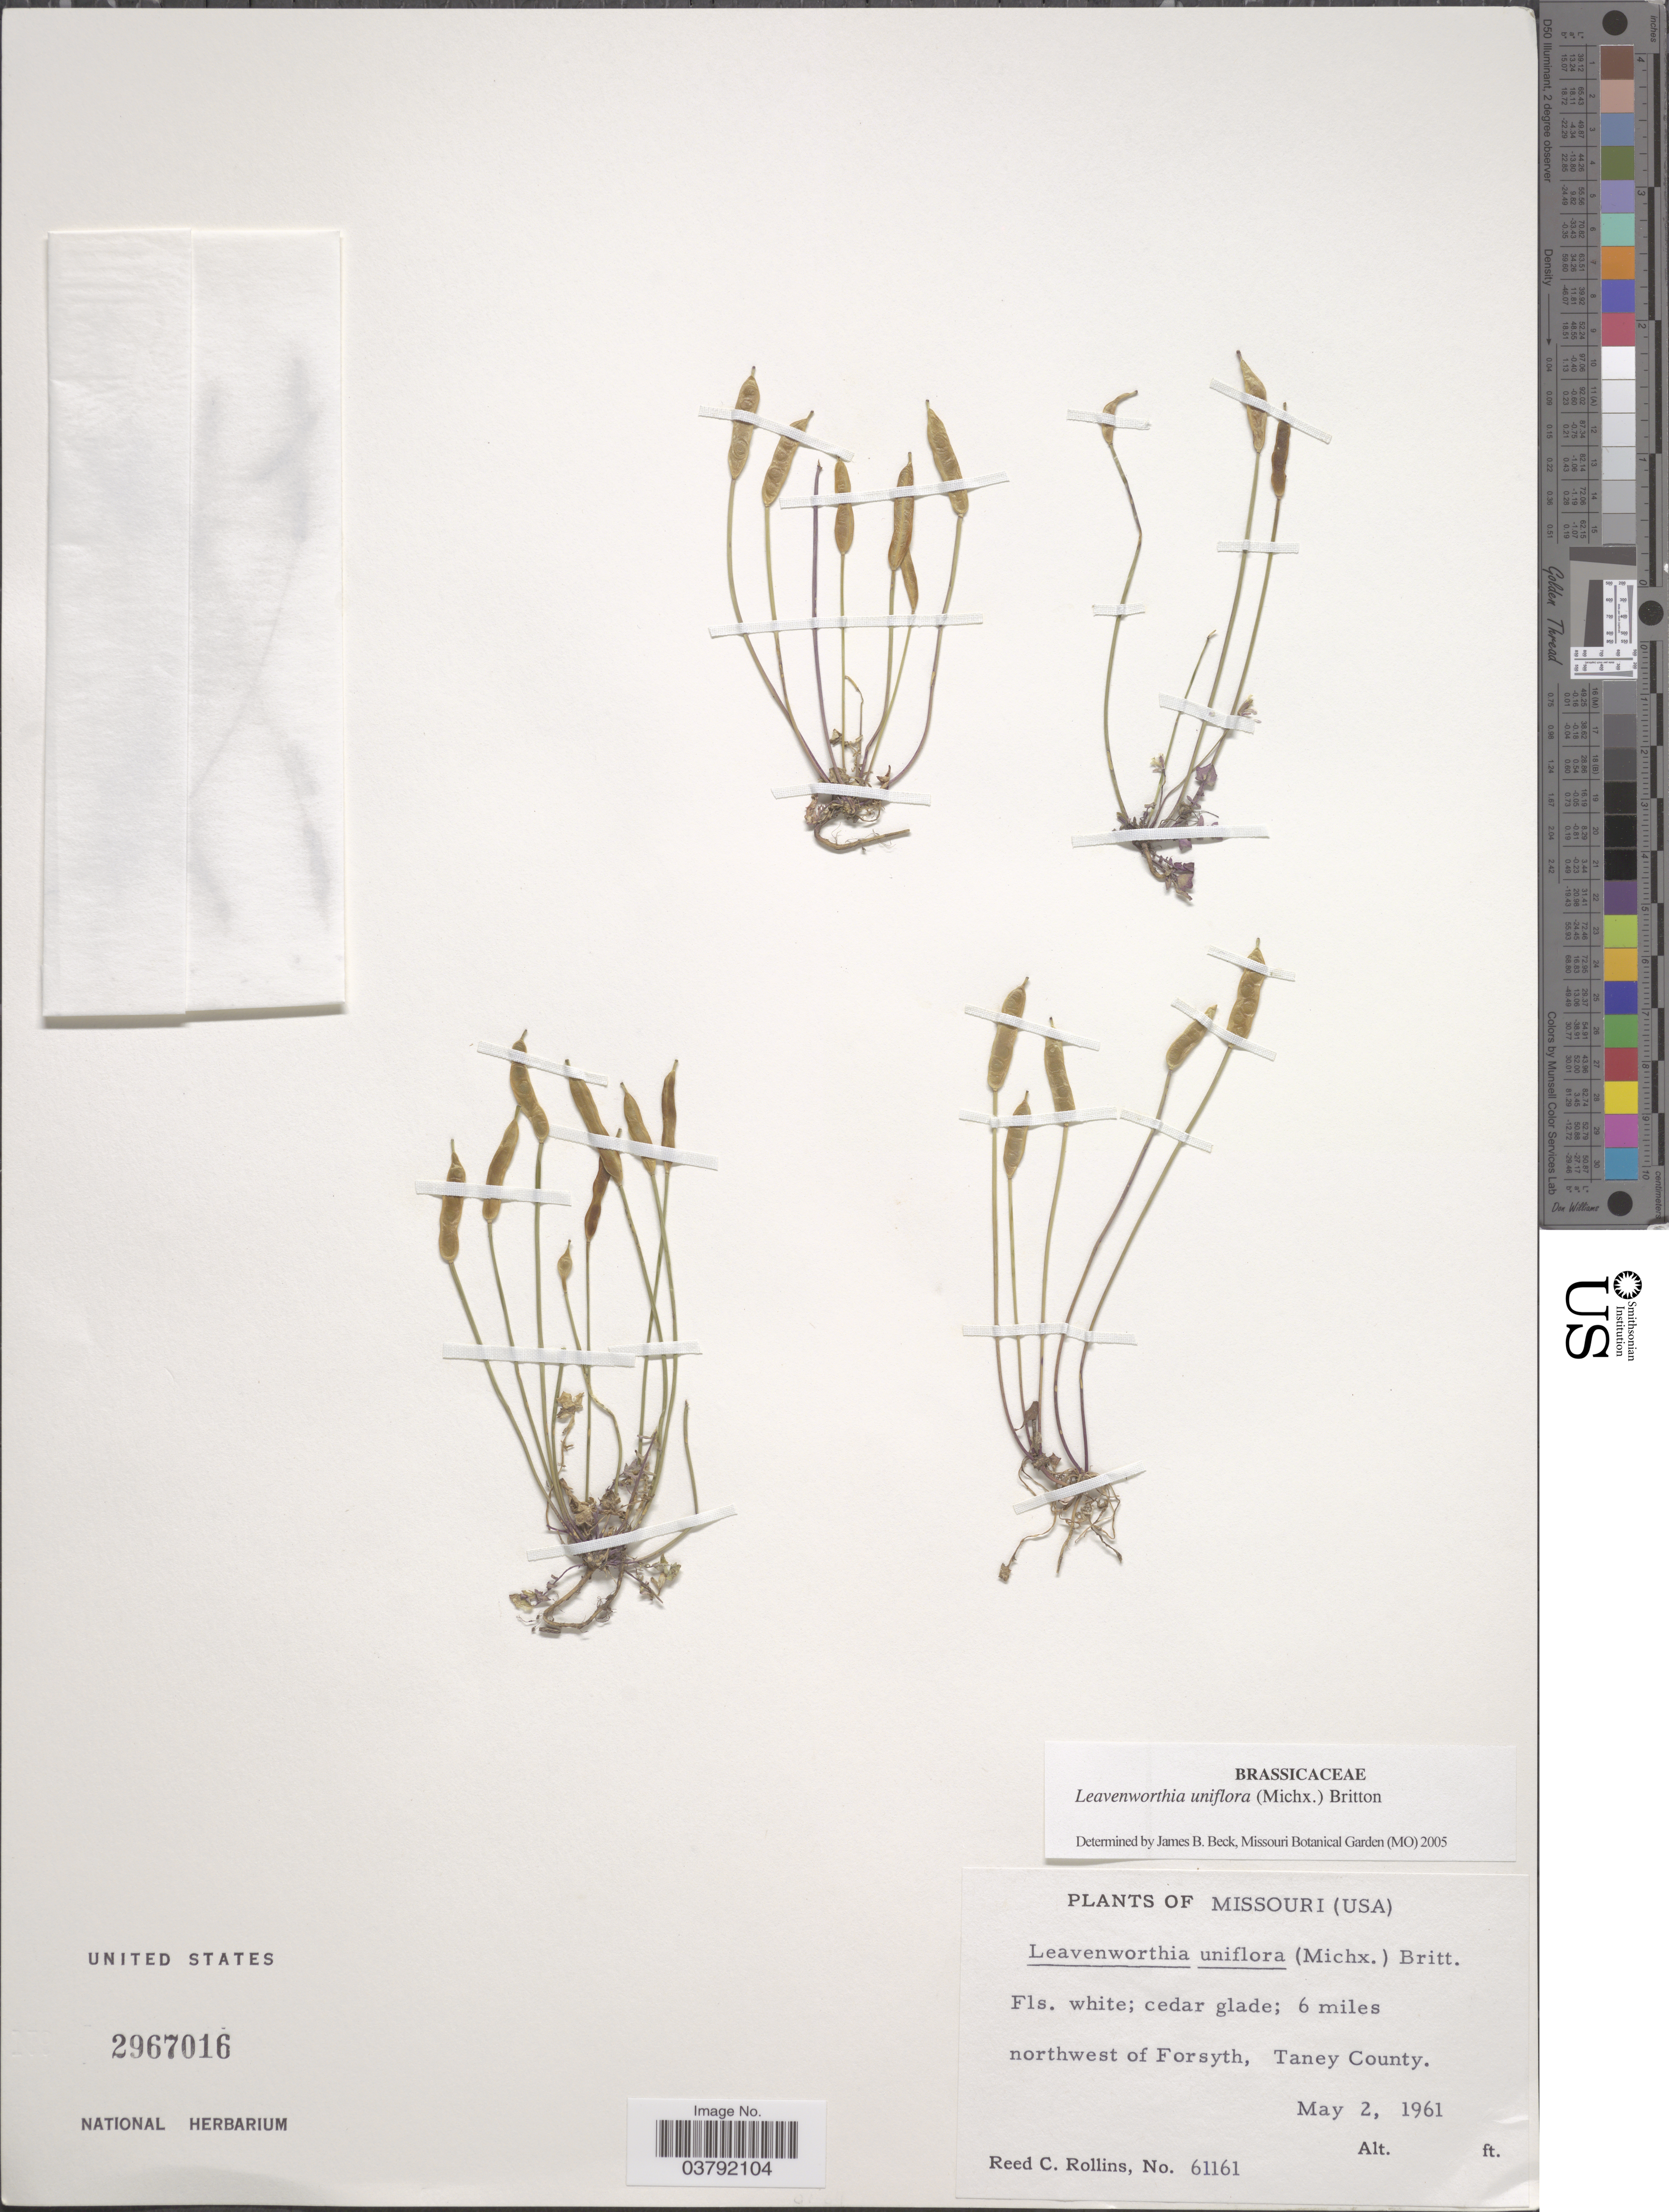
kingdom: Plantae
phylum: Tracheophyta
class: Magnoliopsida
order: Brassicales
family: Brassicaceae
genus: Leavenworthia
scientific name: Leavenworthia uniflora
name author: (Michx.) Britton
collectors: R. C. Rollins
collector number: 61161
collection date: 1961-05-02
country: United States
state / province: Missouri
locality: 6 miles northwest of Forsyth, Taney County.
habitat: cedar glade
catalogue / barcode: US 2967016